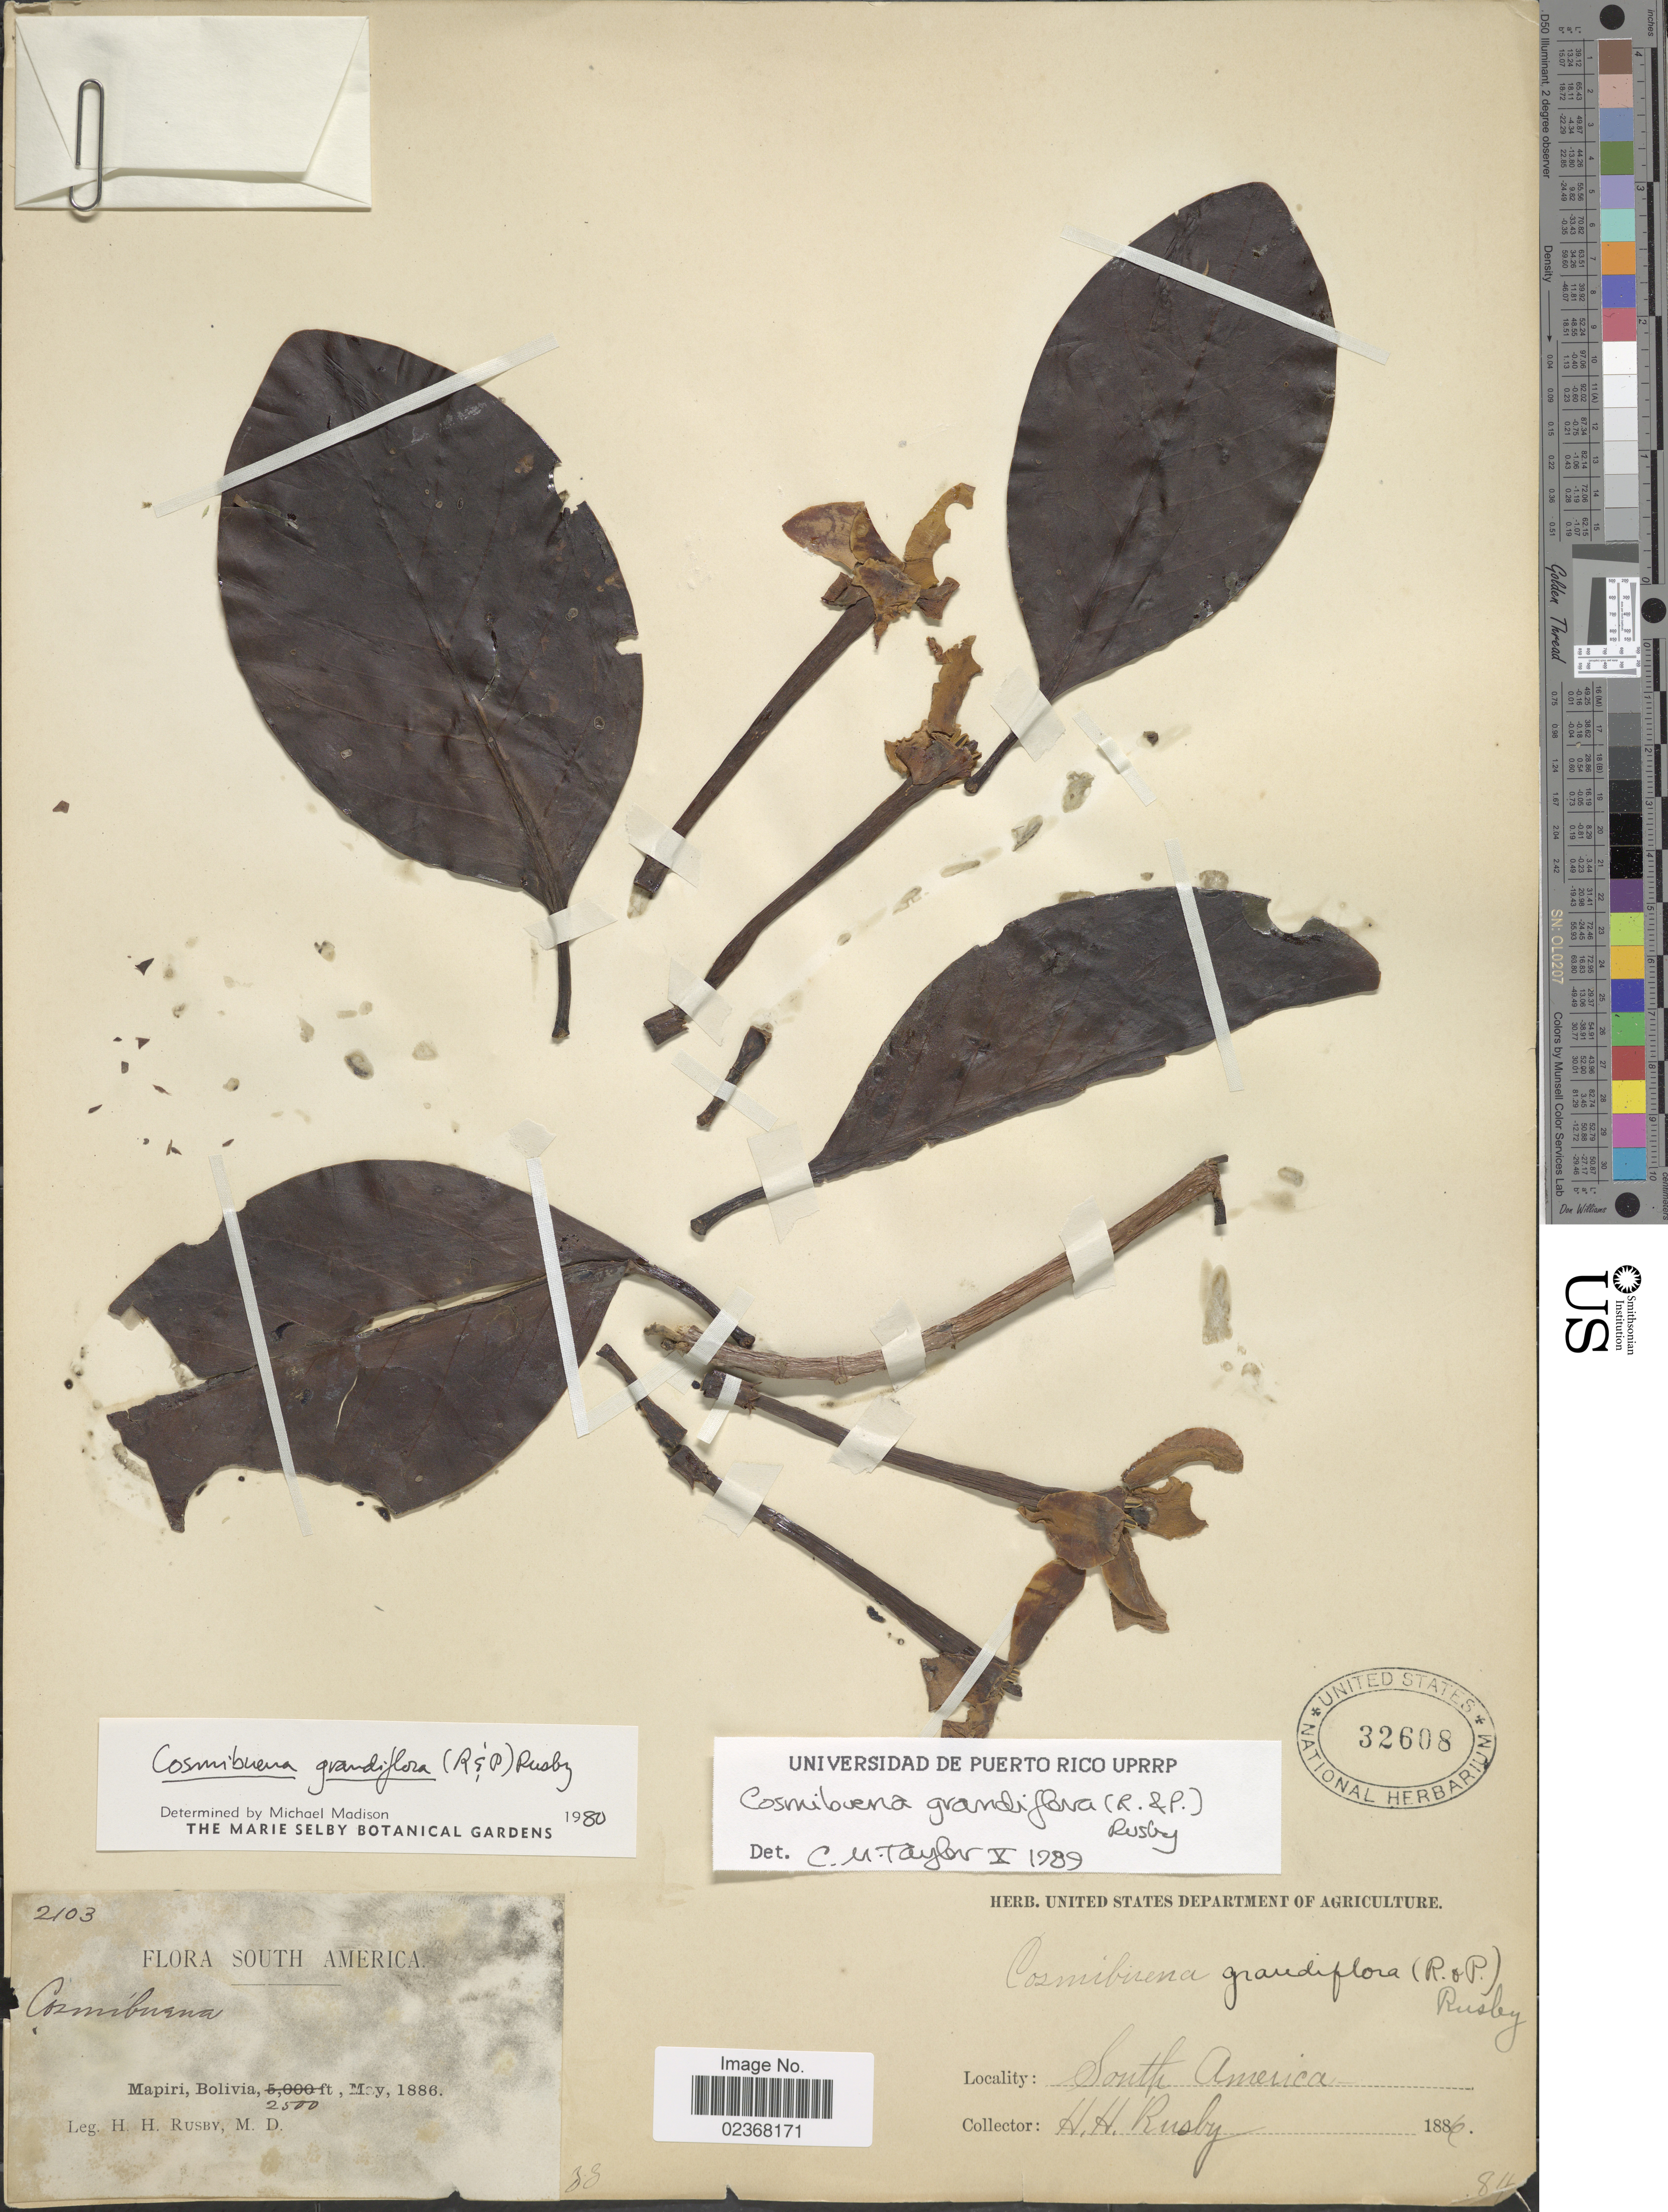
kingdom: Plantae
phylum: Tracheophyta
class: Magnoliopsida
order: Gentianales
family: Rubiaceae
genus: Cosmibuena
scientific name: Cosmibuena grandiflora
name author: (Rose & Pav.) Rusby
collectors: H. H. Rusby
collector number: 2103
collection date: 1886-05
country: Bolivia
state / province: La Páz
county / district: Larecaja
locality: Mapiri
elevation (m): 762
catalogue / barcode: US 32608